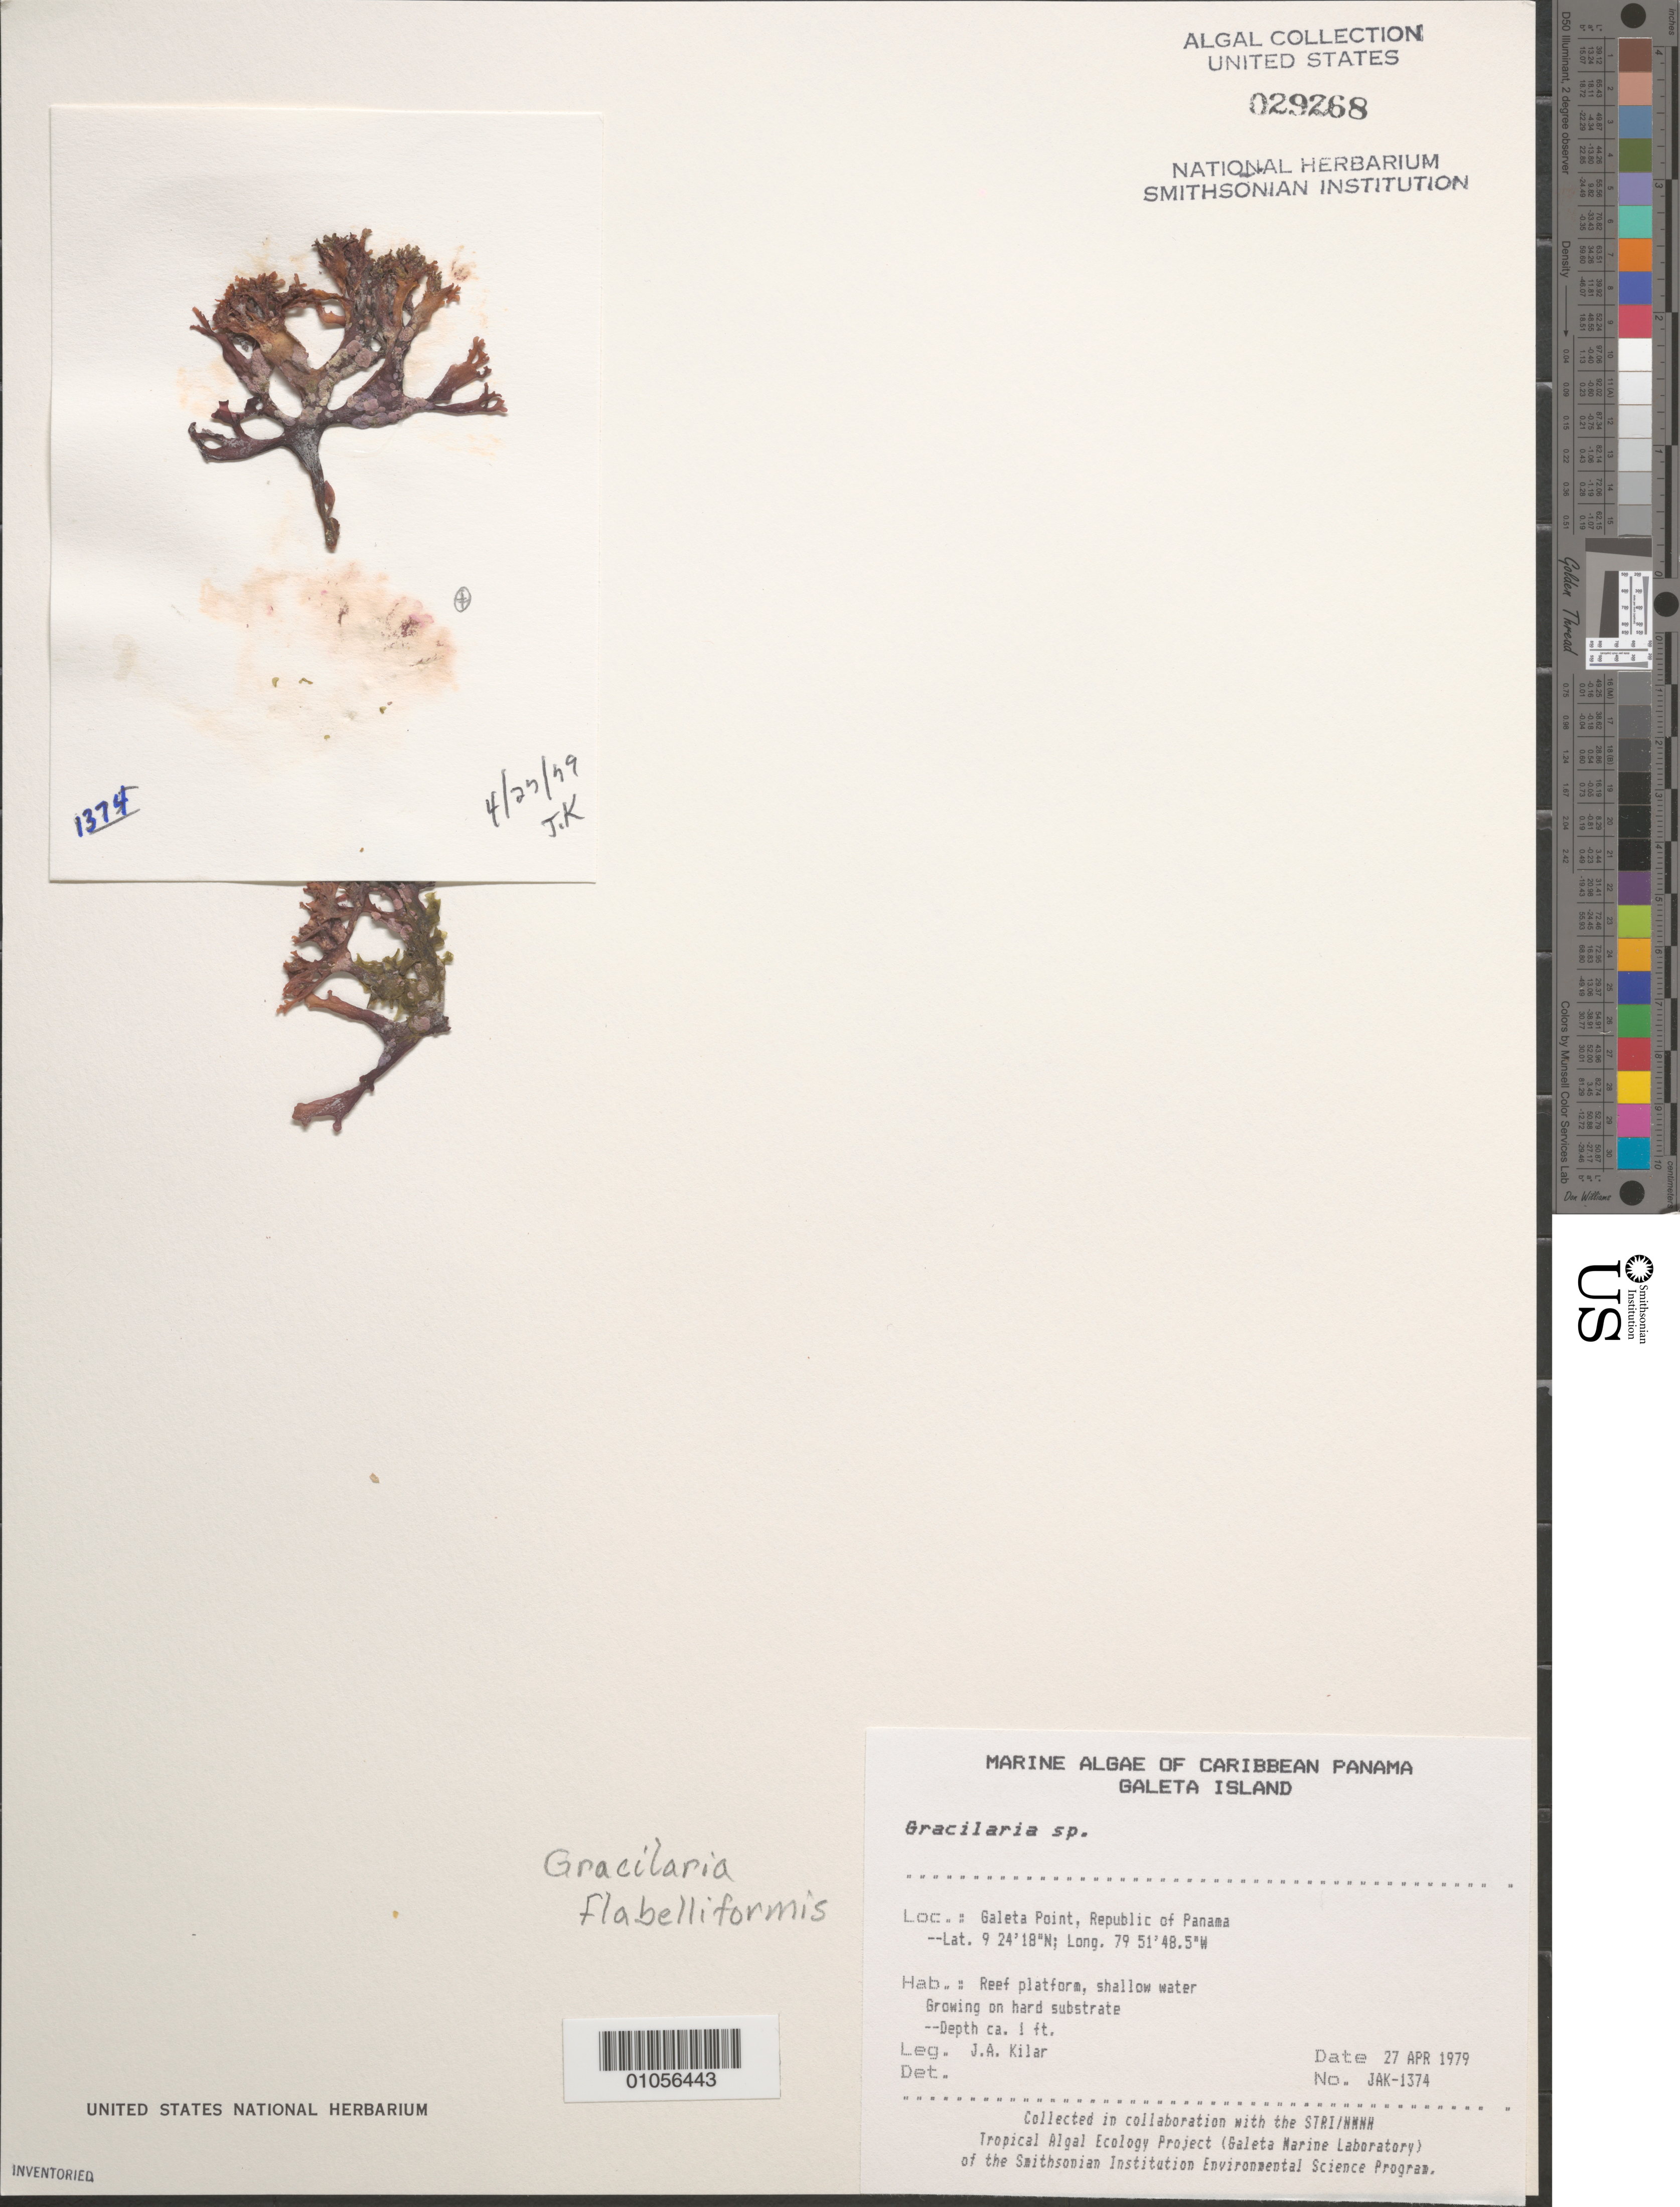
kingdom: Plantae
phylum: Rhodophyta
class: Florideophyceae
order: Gracilariales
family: Gracilariaceae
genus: Gracilaria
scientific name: Gracilaria flabelliformis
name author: (P. Crouan & H. Crouan) Fredericq & Gurgel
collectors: J. A. Kilar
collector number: JAK-1374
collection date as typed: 27 Apr 1979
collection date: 1979-04-27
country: Panama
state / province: Colón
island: Galeta Island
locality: Galeta Point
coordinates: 9 24' 18" N, 79 51' 48.5" W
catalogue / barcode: US 29268